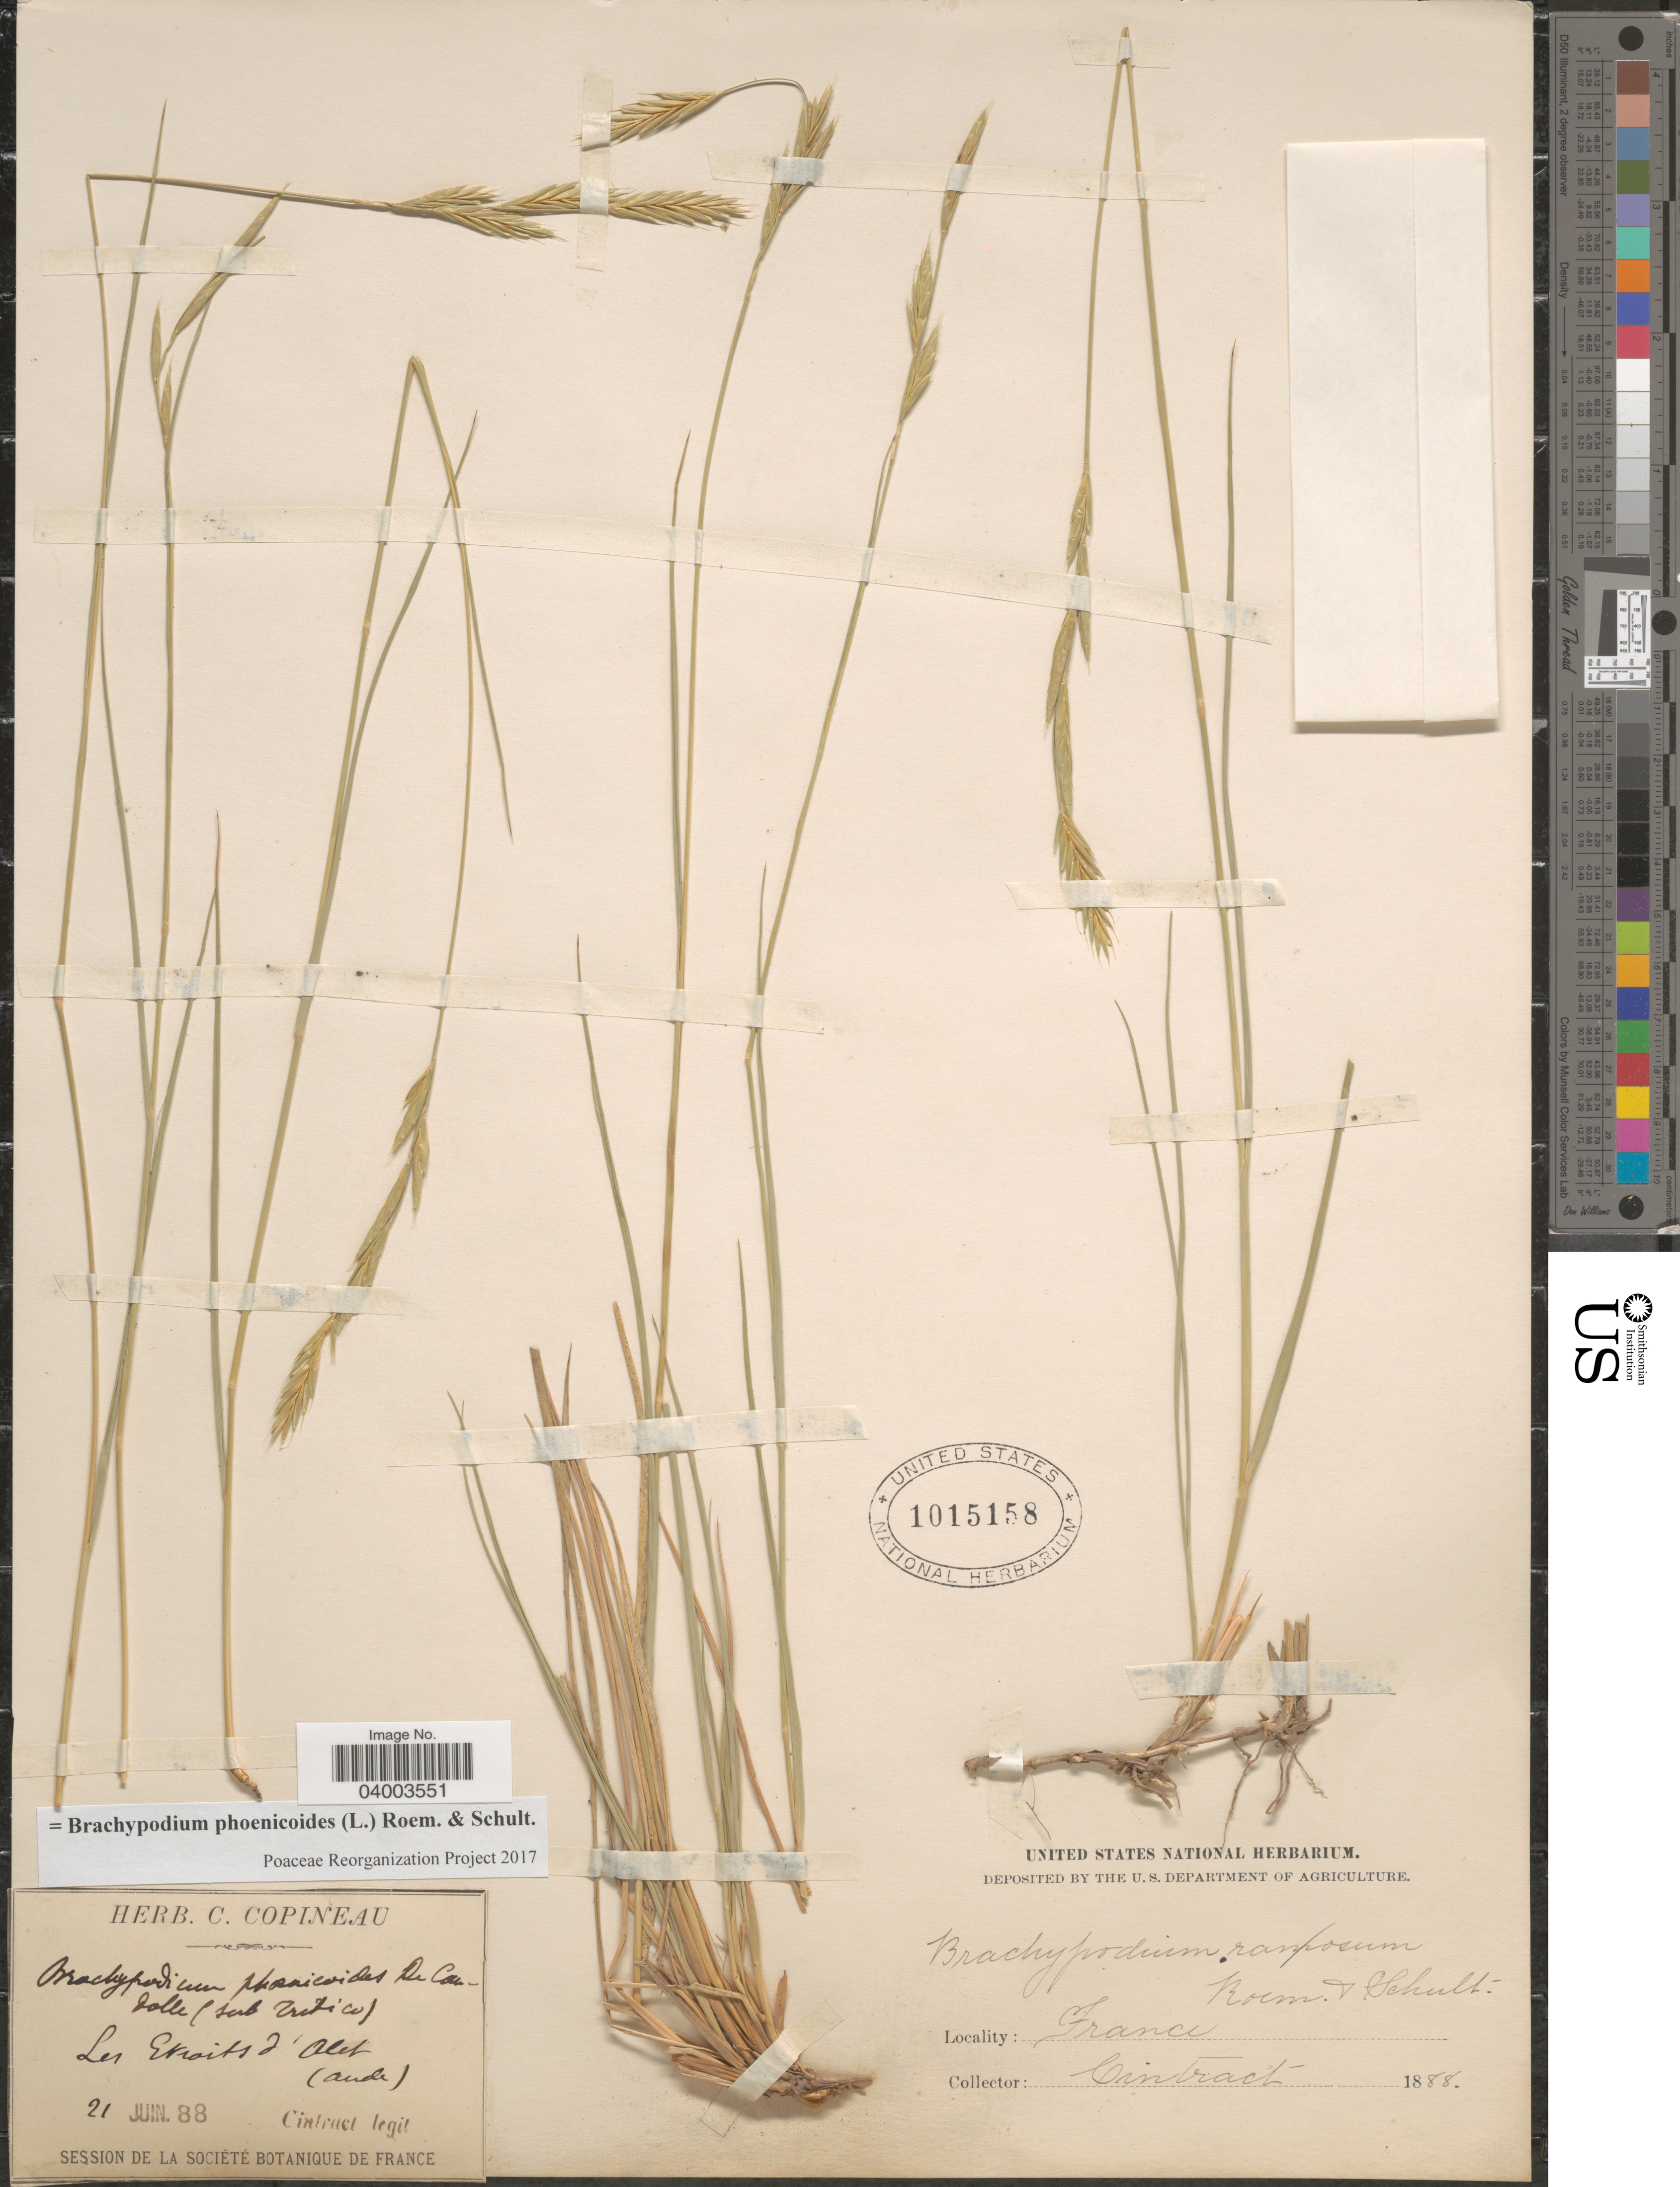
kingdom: Plantae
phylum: Tracheophyta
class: Liliopsida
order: Poales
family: Poaceae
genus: Brachypodium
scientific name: Brachypodium phoenicoides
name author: (L.) Roem. & Schult.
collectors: Cintract, --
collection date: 1888-06-21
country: France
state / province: Occitanie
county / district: Aude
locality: Les Etroits d'Alet (Aude).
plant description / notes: Corrected "Dolle (sub Arctico). Les Etraits d'Alet (Aude)." to "Les Etroits d'Alet (Aude)."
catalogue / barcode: US 1015158